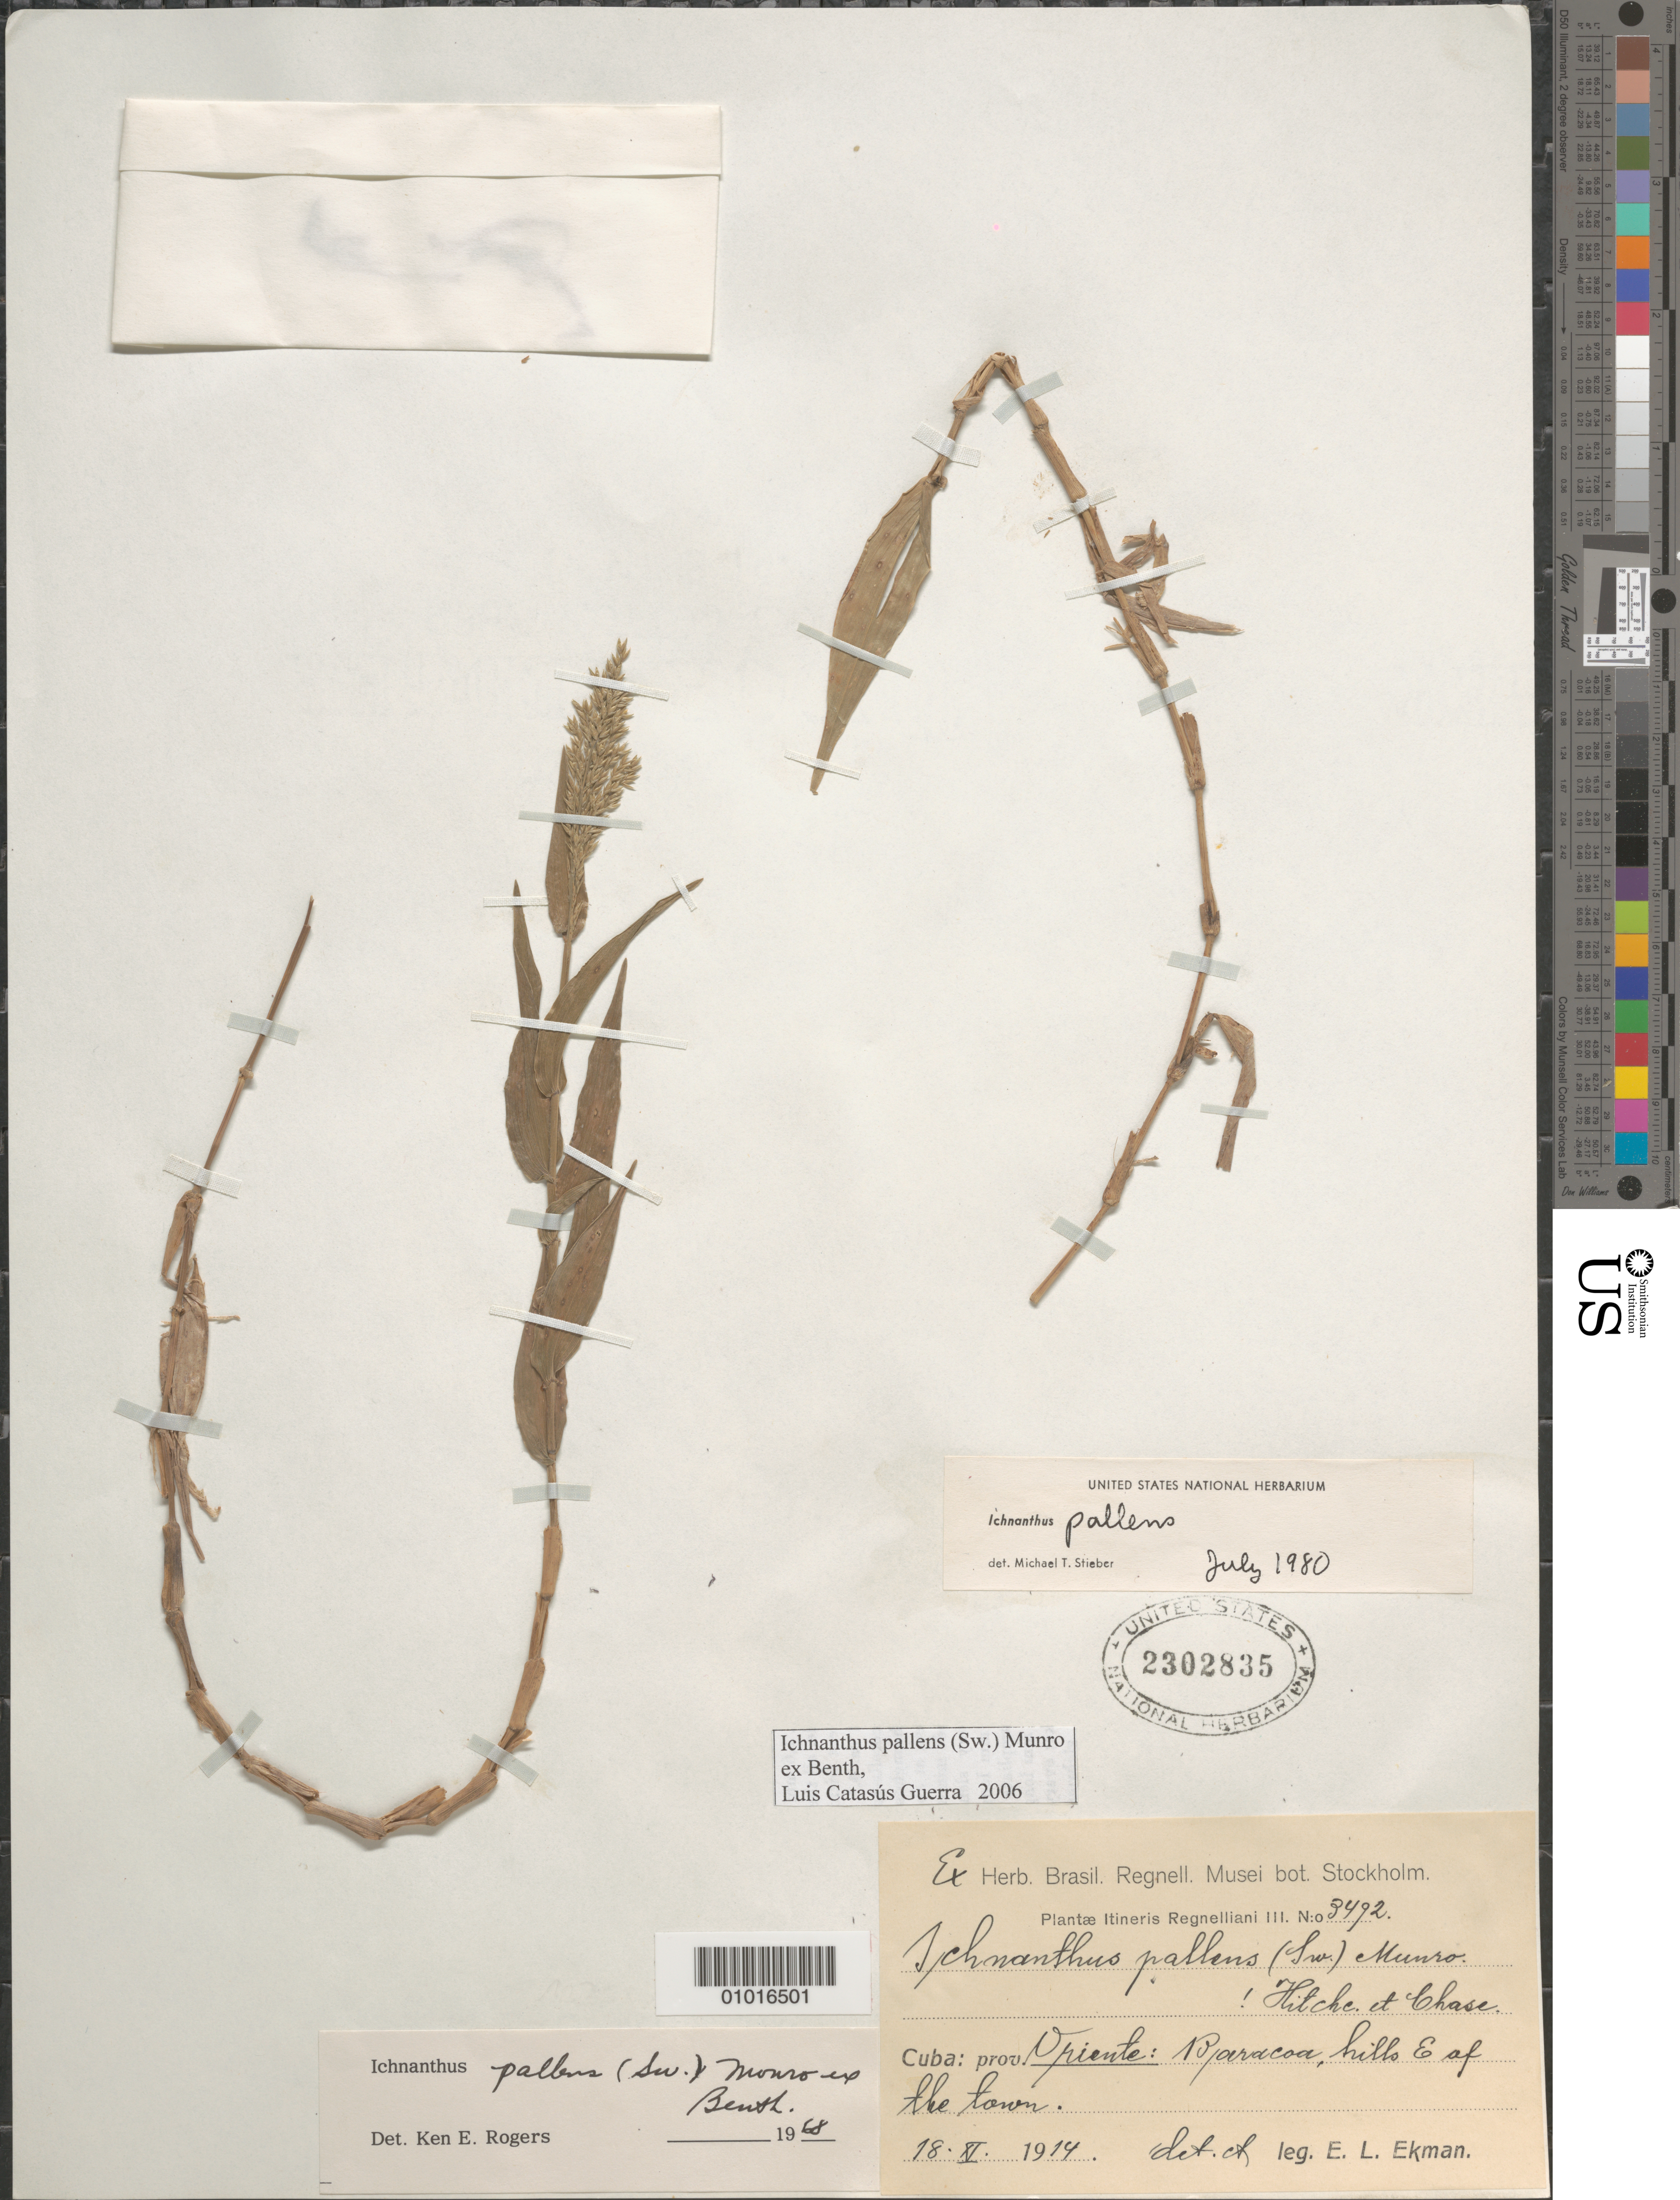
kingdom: Plantae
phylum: Tracheophyta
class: Liliopsida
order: Poales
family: Poaceae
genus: Ichnanthus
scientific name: Ichnanthus pallens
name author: (Sw.) Munro ex Benth.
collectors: E. L. Ekman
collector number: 3492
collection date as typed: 18 Nov 1914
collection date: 1914-11-18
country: Cuba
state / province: Guantanamo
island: Cuba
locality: Baracoa, hills east of the town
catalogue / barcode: US 2302835